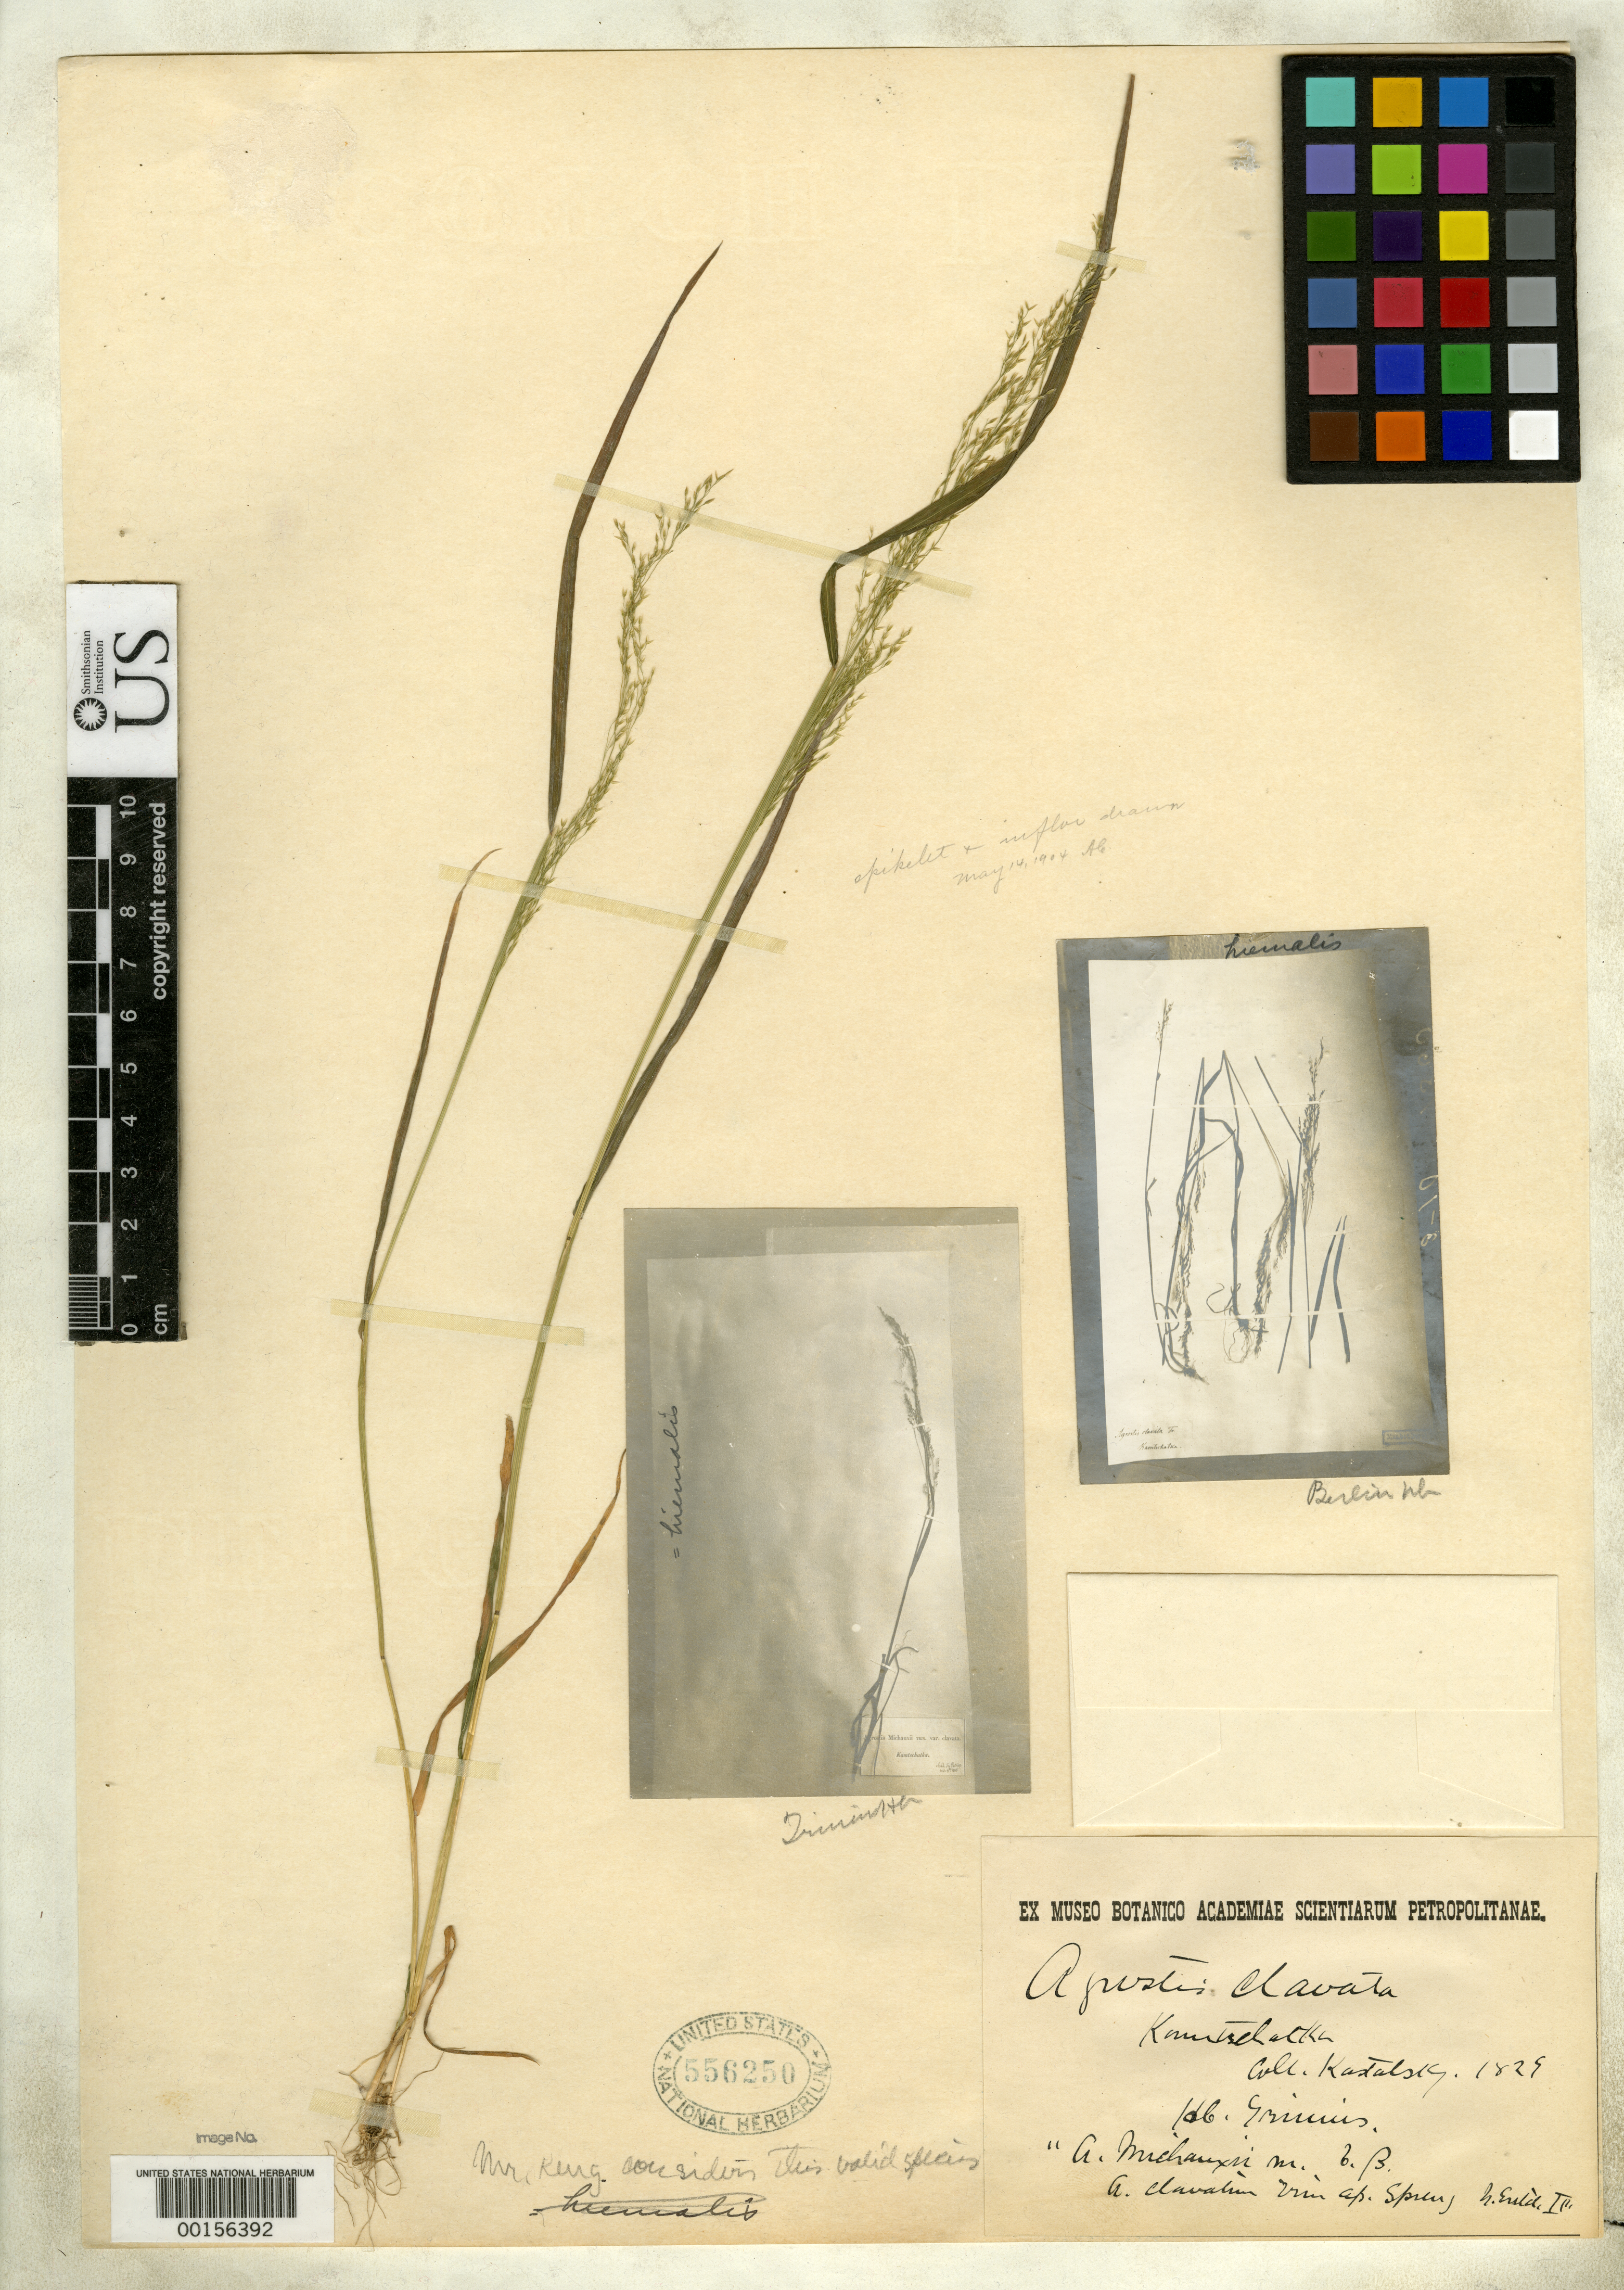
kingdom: Plantae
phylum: Tracheophyta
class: Liliopsida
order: Poales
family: Poaceae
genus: Agrostis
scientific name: Agrostis clavata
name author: Trin. in A. Spreng.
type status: Type Fragment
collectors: -. Kastalsky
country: Russian Federation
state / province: Kamchatka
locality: Kamtschatka.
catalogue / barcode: US 556250